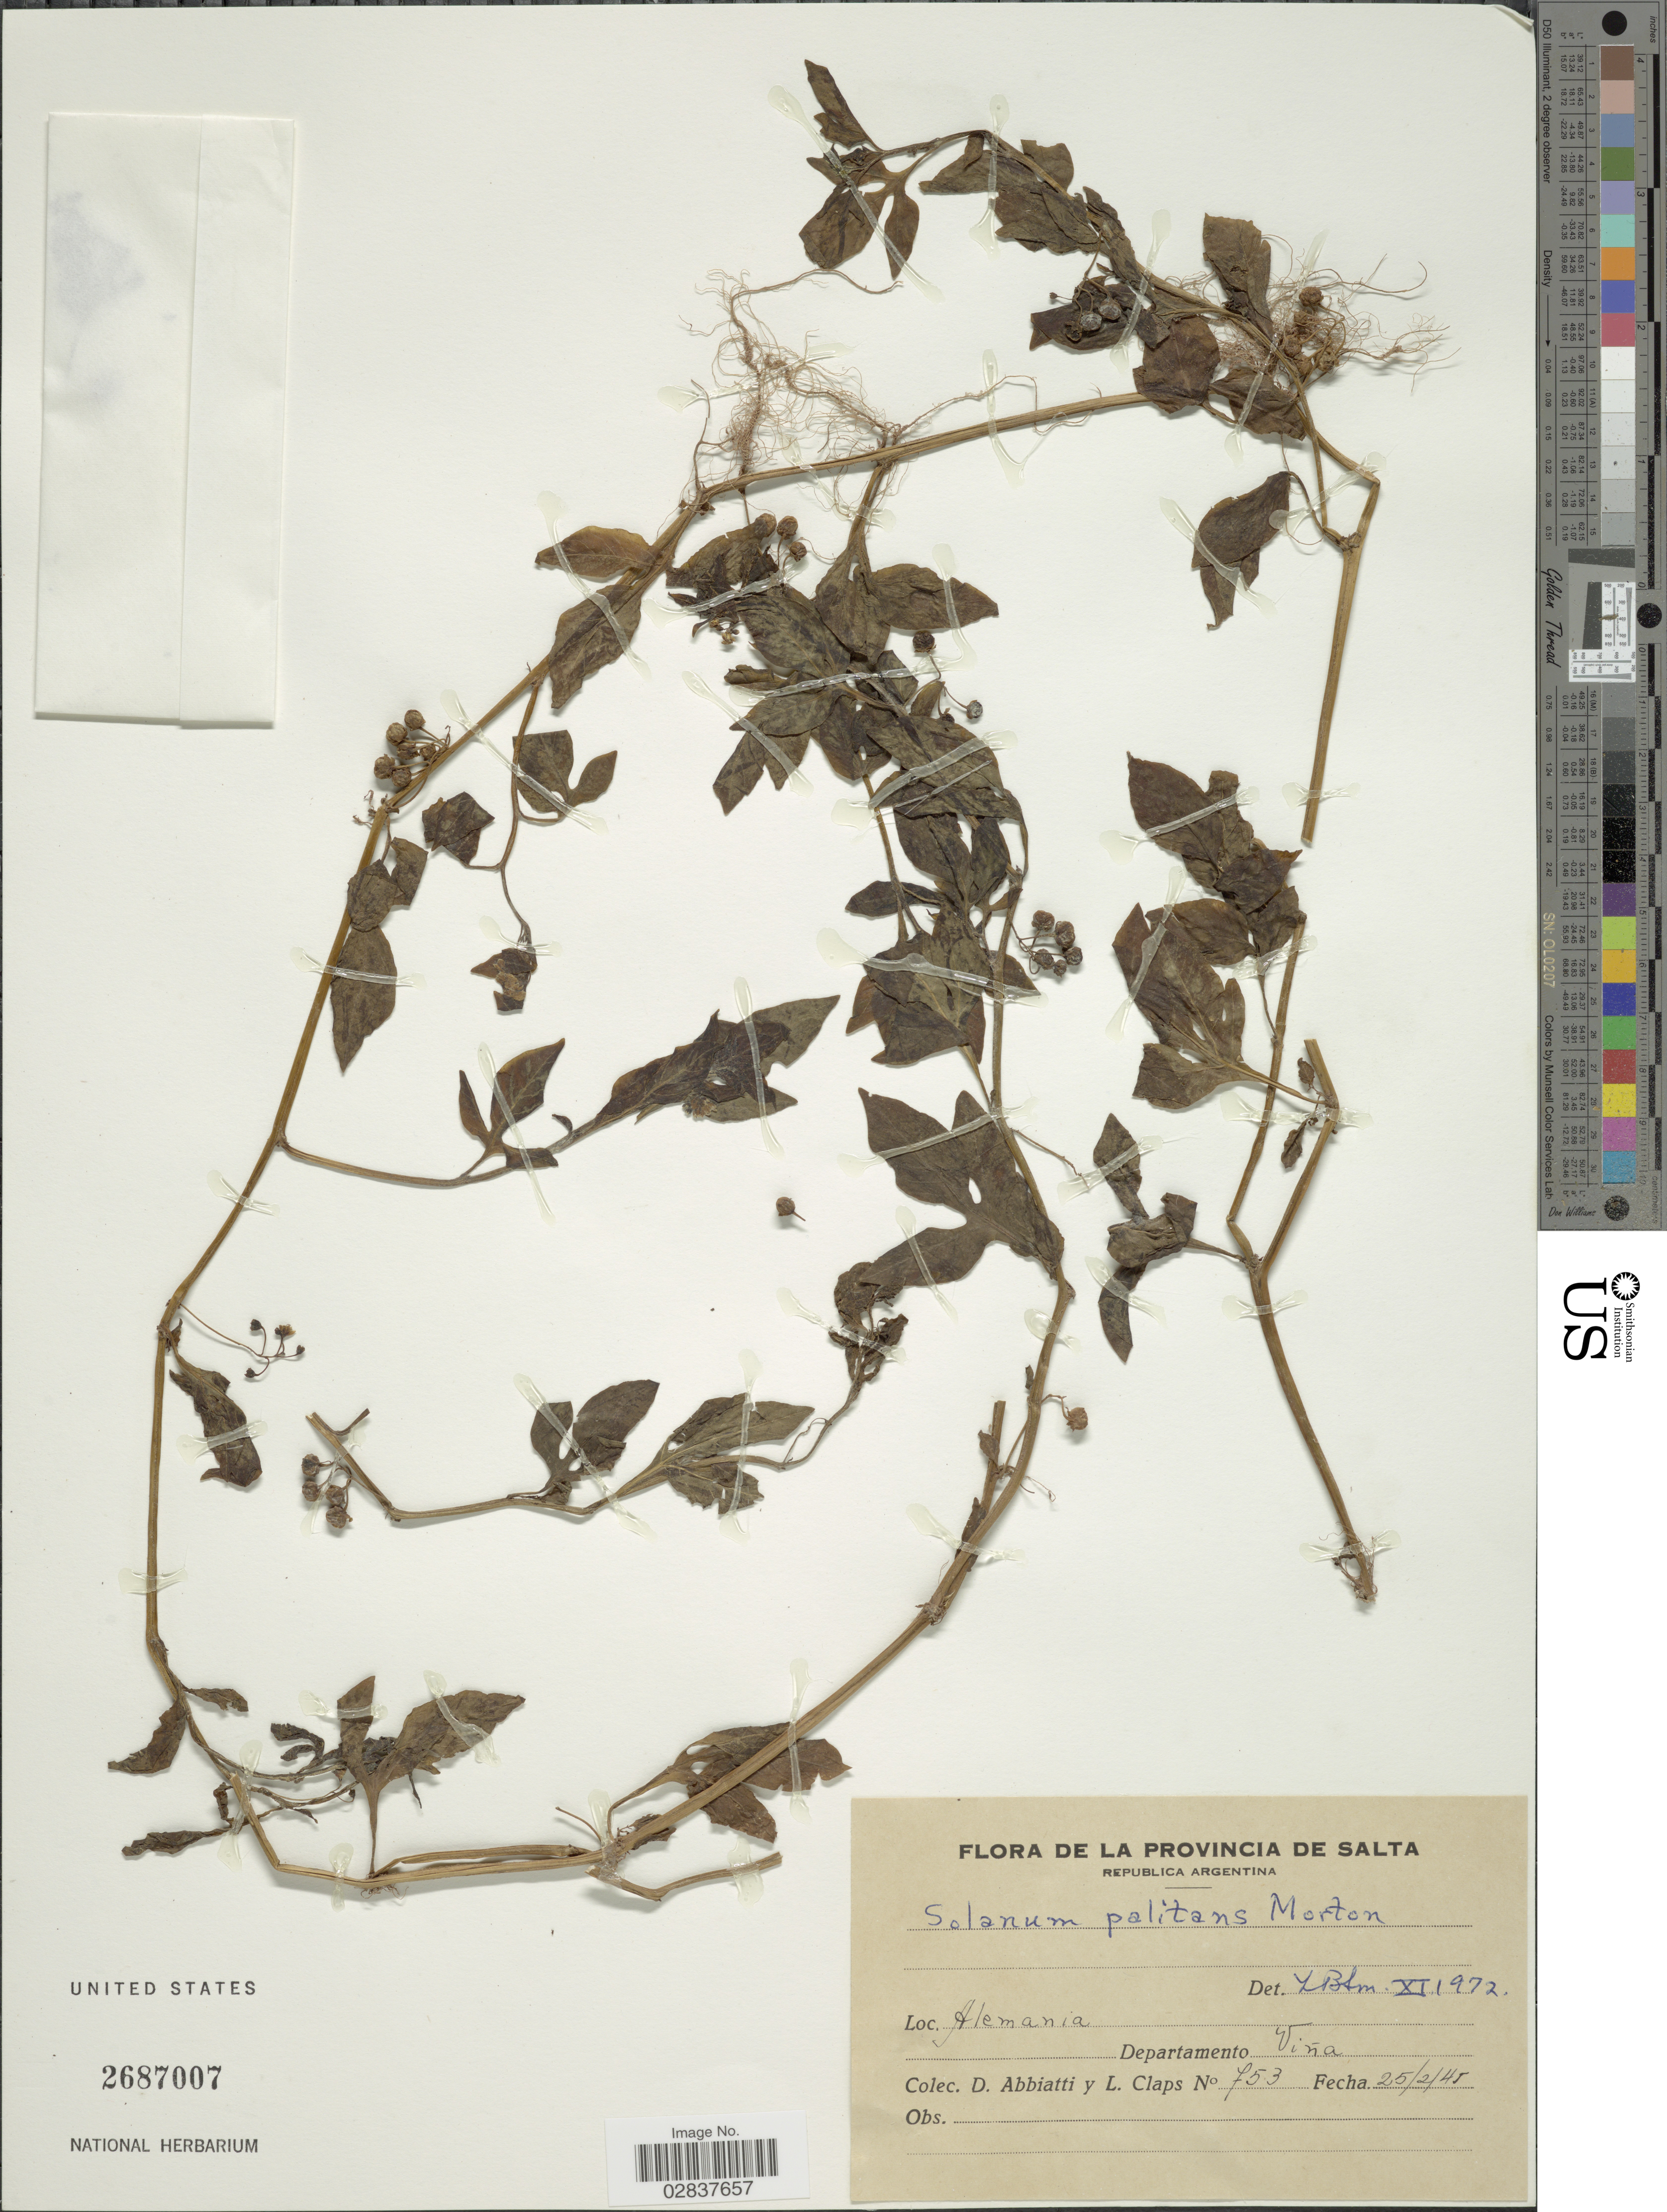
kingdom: Plantae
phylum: Tracheophyta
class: Magnoliopsida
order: Solanales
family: Solanaceae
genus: Solanum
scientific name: Solanum palitans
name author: C.V. Morton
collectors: D. Abbiatti & L. Claps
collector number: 753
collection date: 1941-02-25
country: Argentina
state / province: Salta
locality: Alemania. Departamento Viña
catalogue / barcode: US 2687007